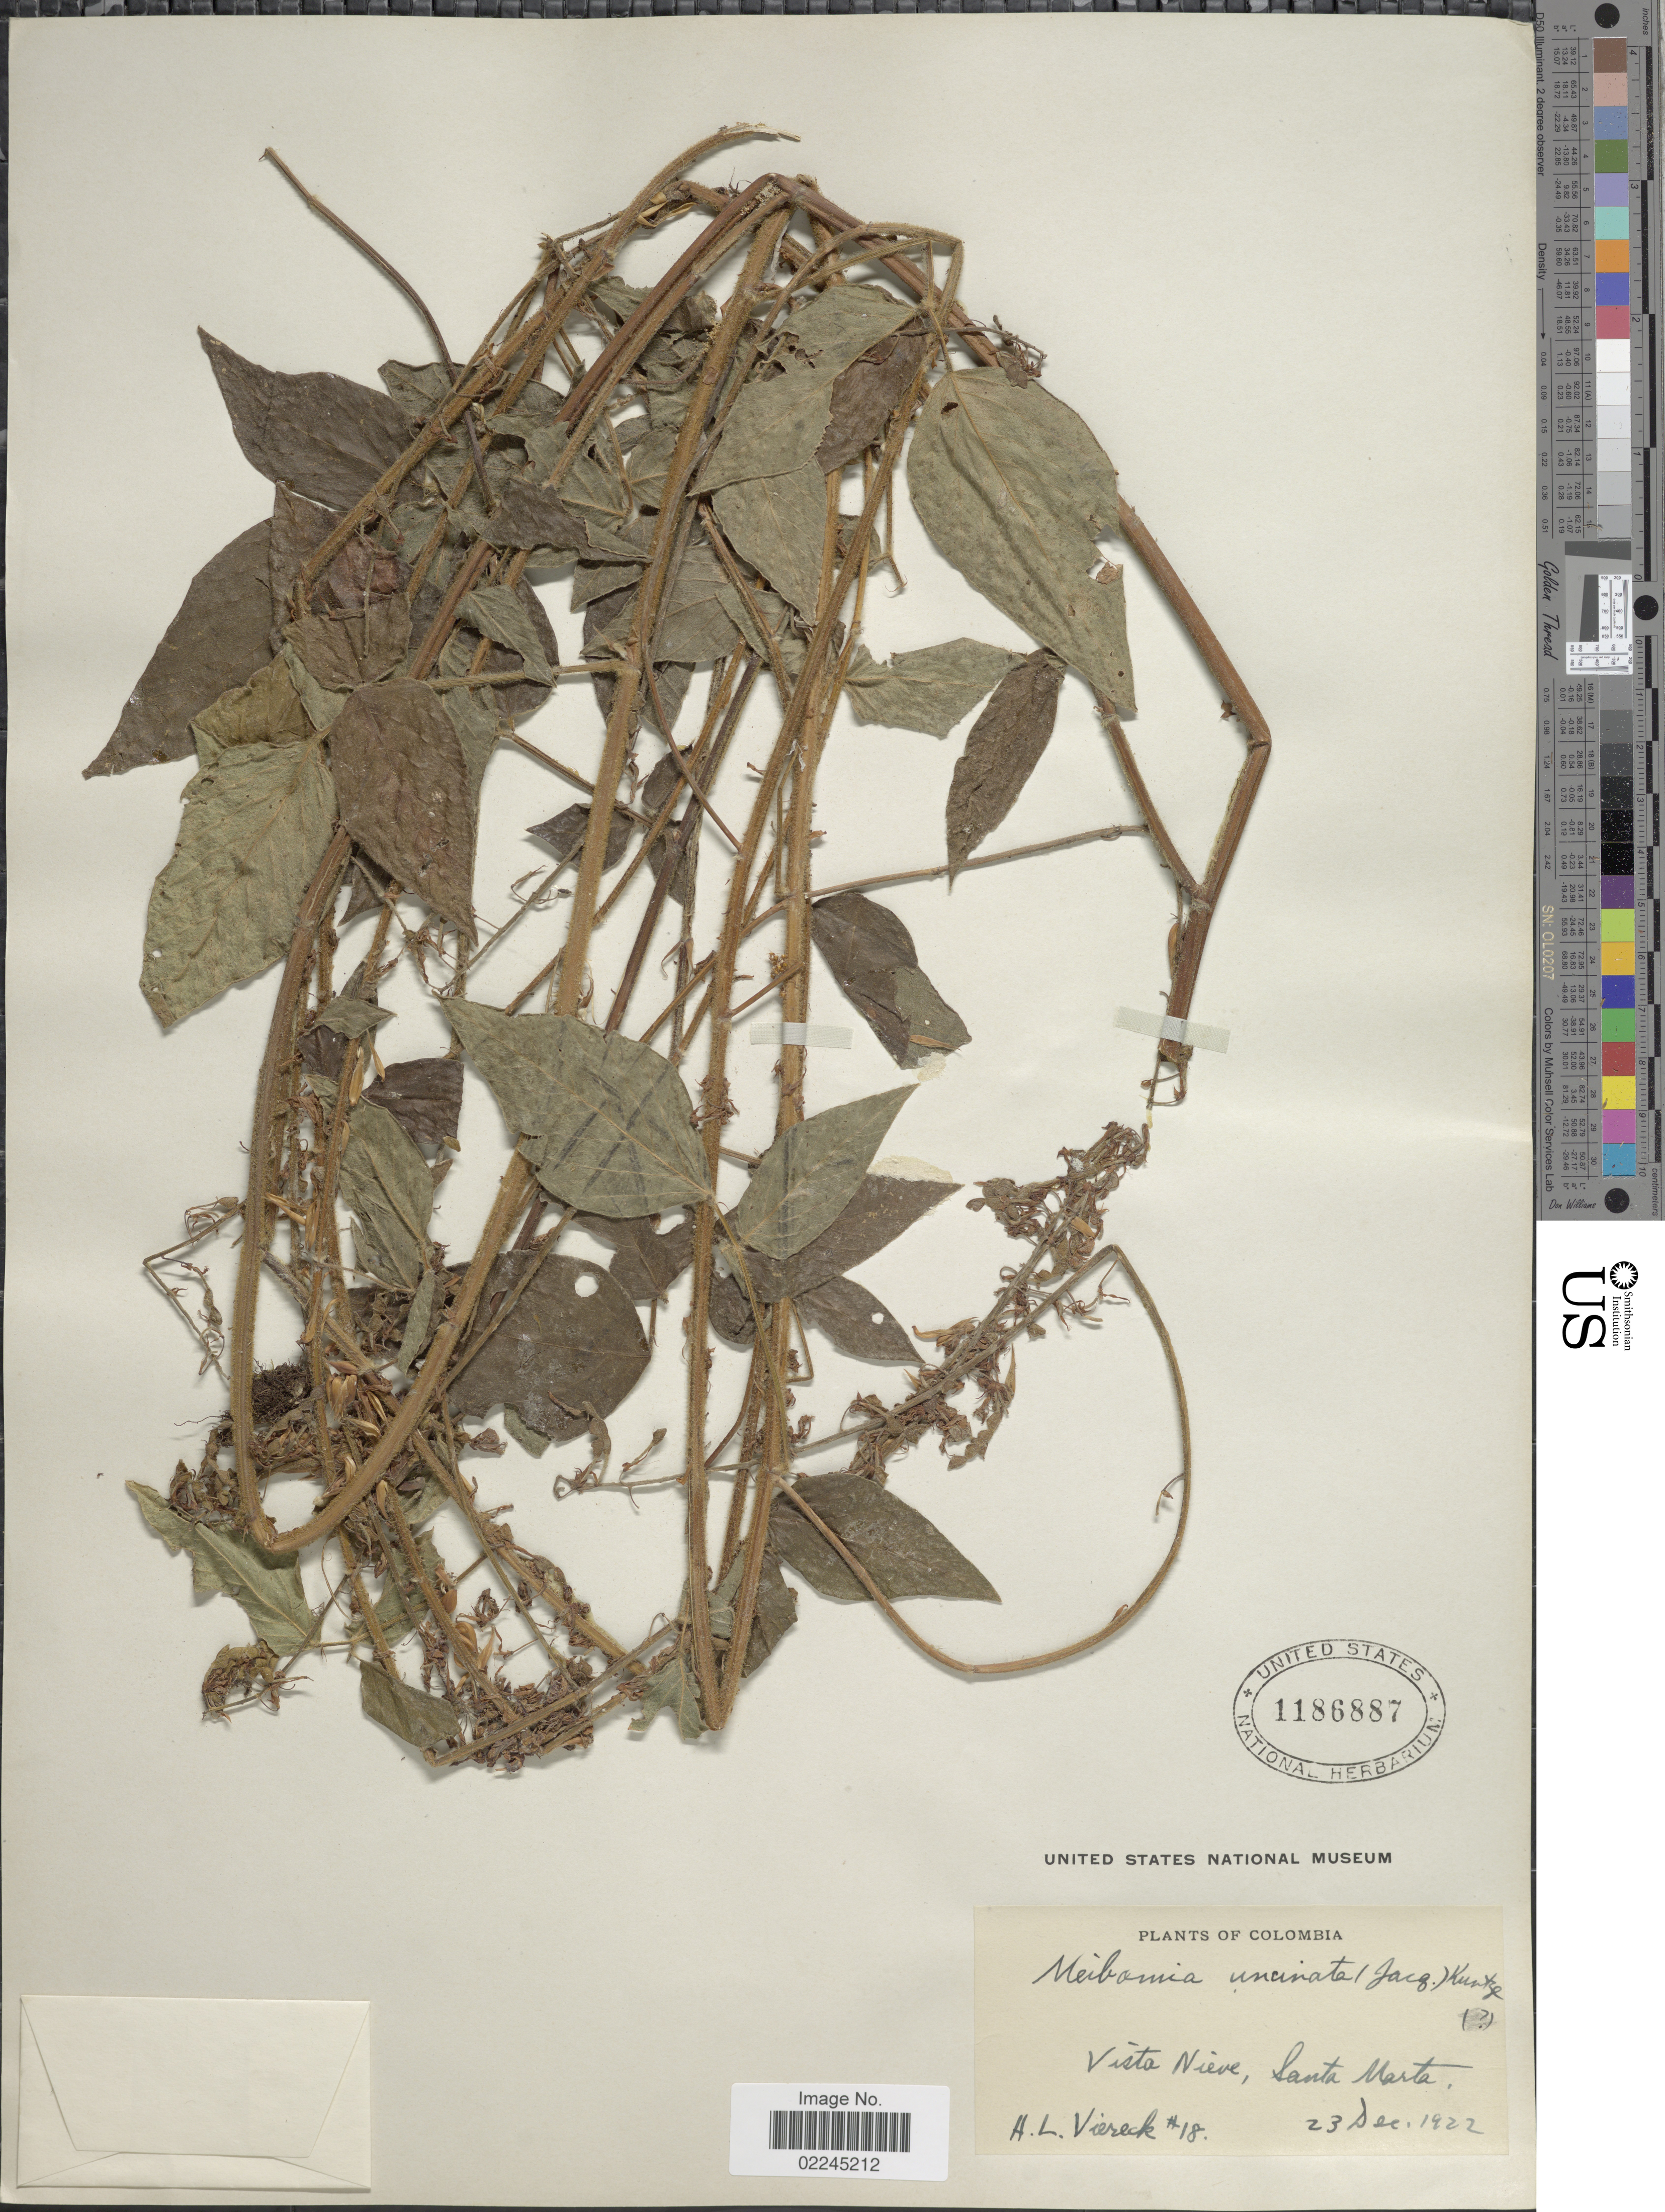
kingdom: Plantae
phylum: Tracheophyta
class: Magnoliopsida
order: Fabales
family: Fabaceae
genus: Desmodium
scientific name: Desmodium intortum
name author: (Mill.) Urb.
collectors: A. Viereck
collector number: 18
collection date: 1922-12-23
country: Colombia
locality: Vista Nieve, Santa Marta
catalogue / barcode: US 1186887